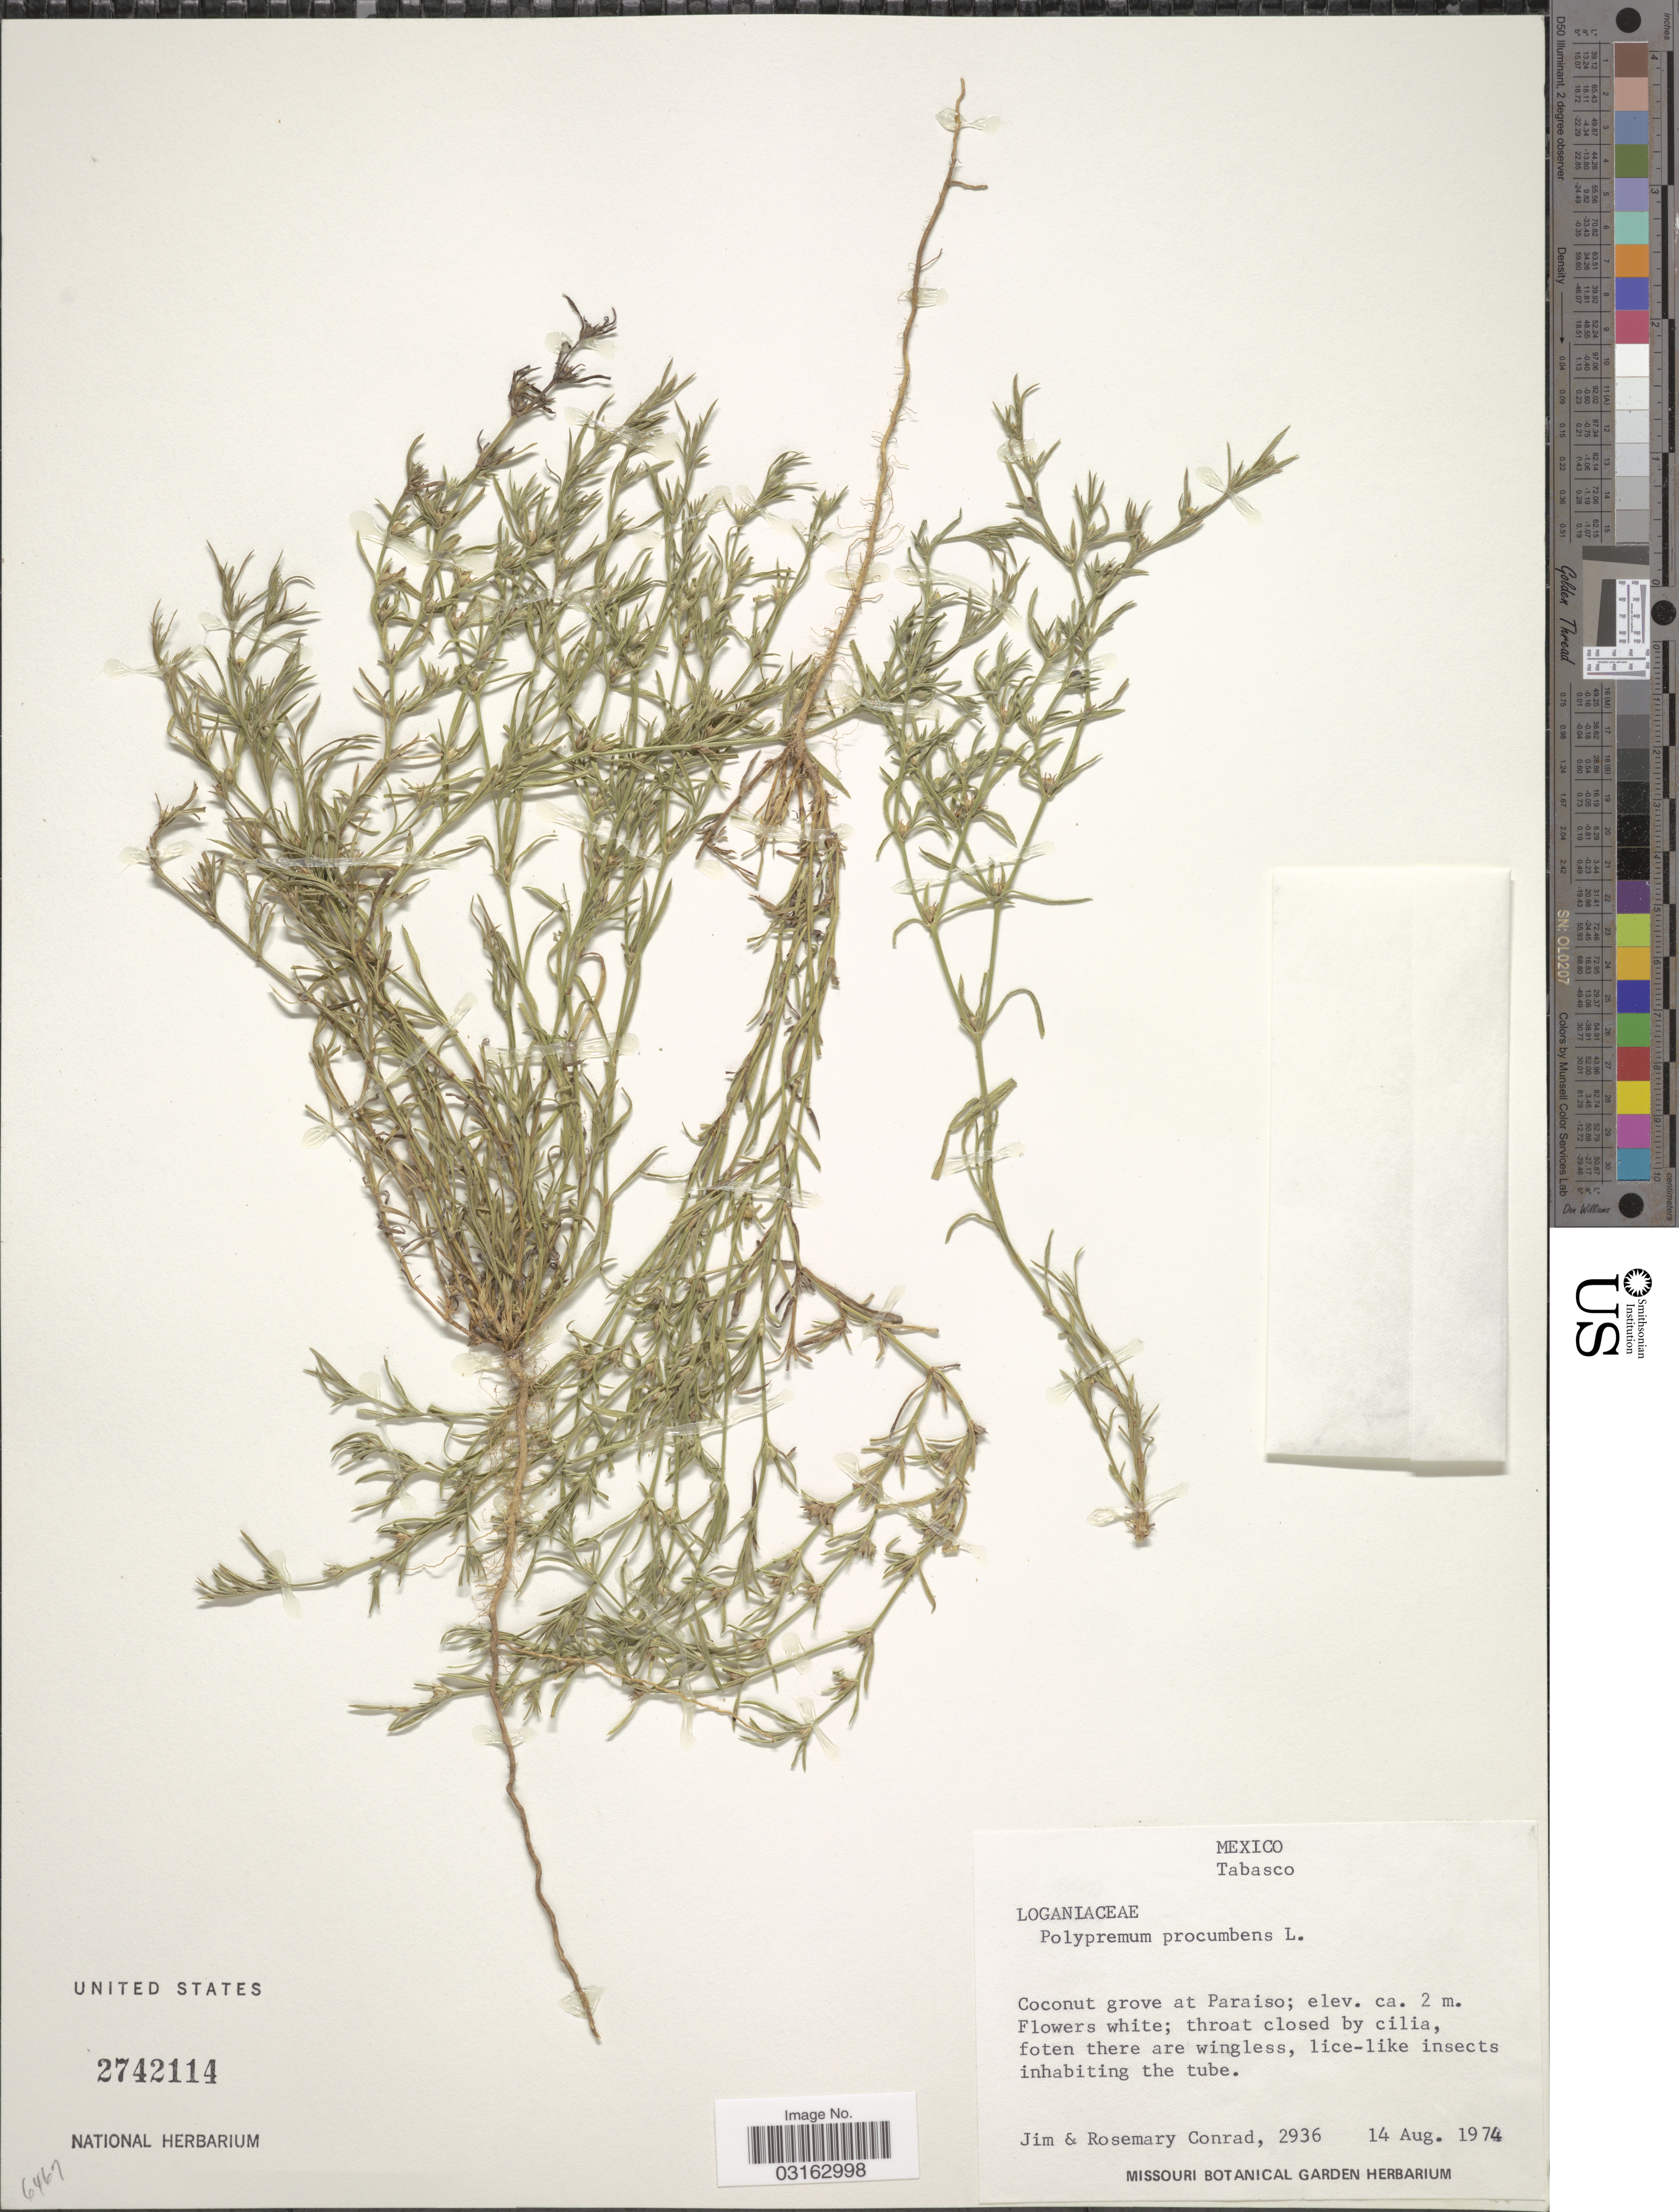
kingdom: Plantae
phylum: Tracheophyta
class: Magnoliopsida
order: Lamiales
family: Tetrachondraceae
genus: Polypremum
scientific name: Polypremum procumbens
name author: L.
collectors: J. Conrad & R. Conrad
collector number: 2936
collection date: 1974-08-14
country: Mexico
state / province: Tabasco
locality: Coconut grove at Paraiso.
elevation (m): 2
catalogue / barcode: US 2742114